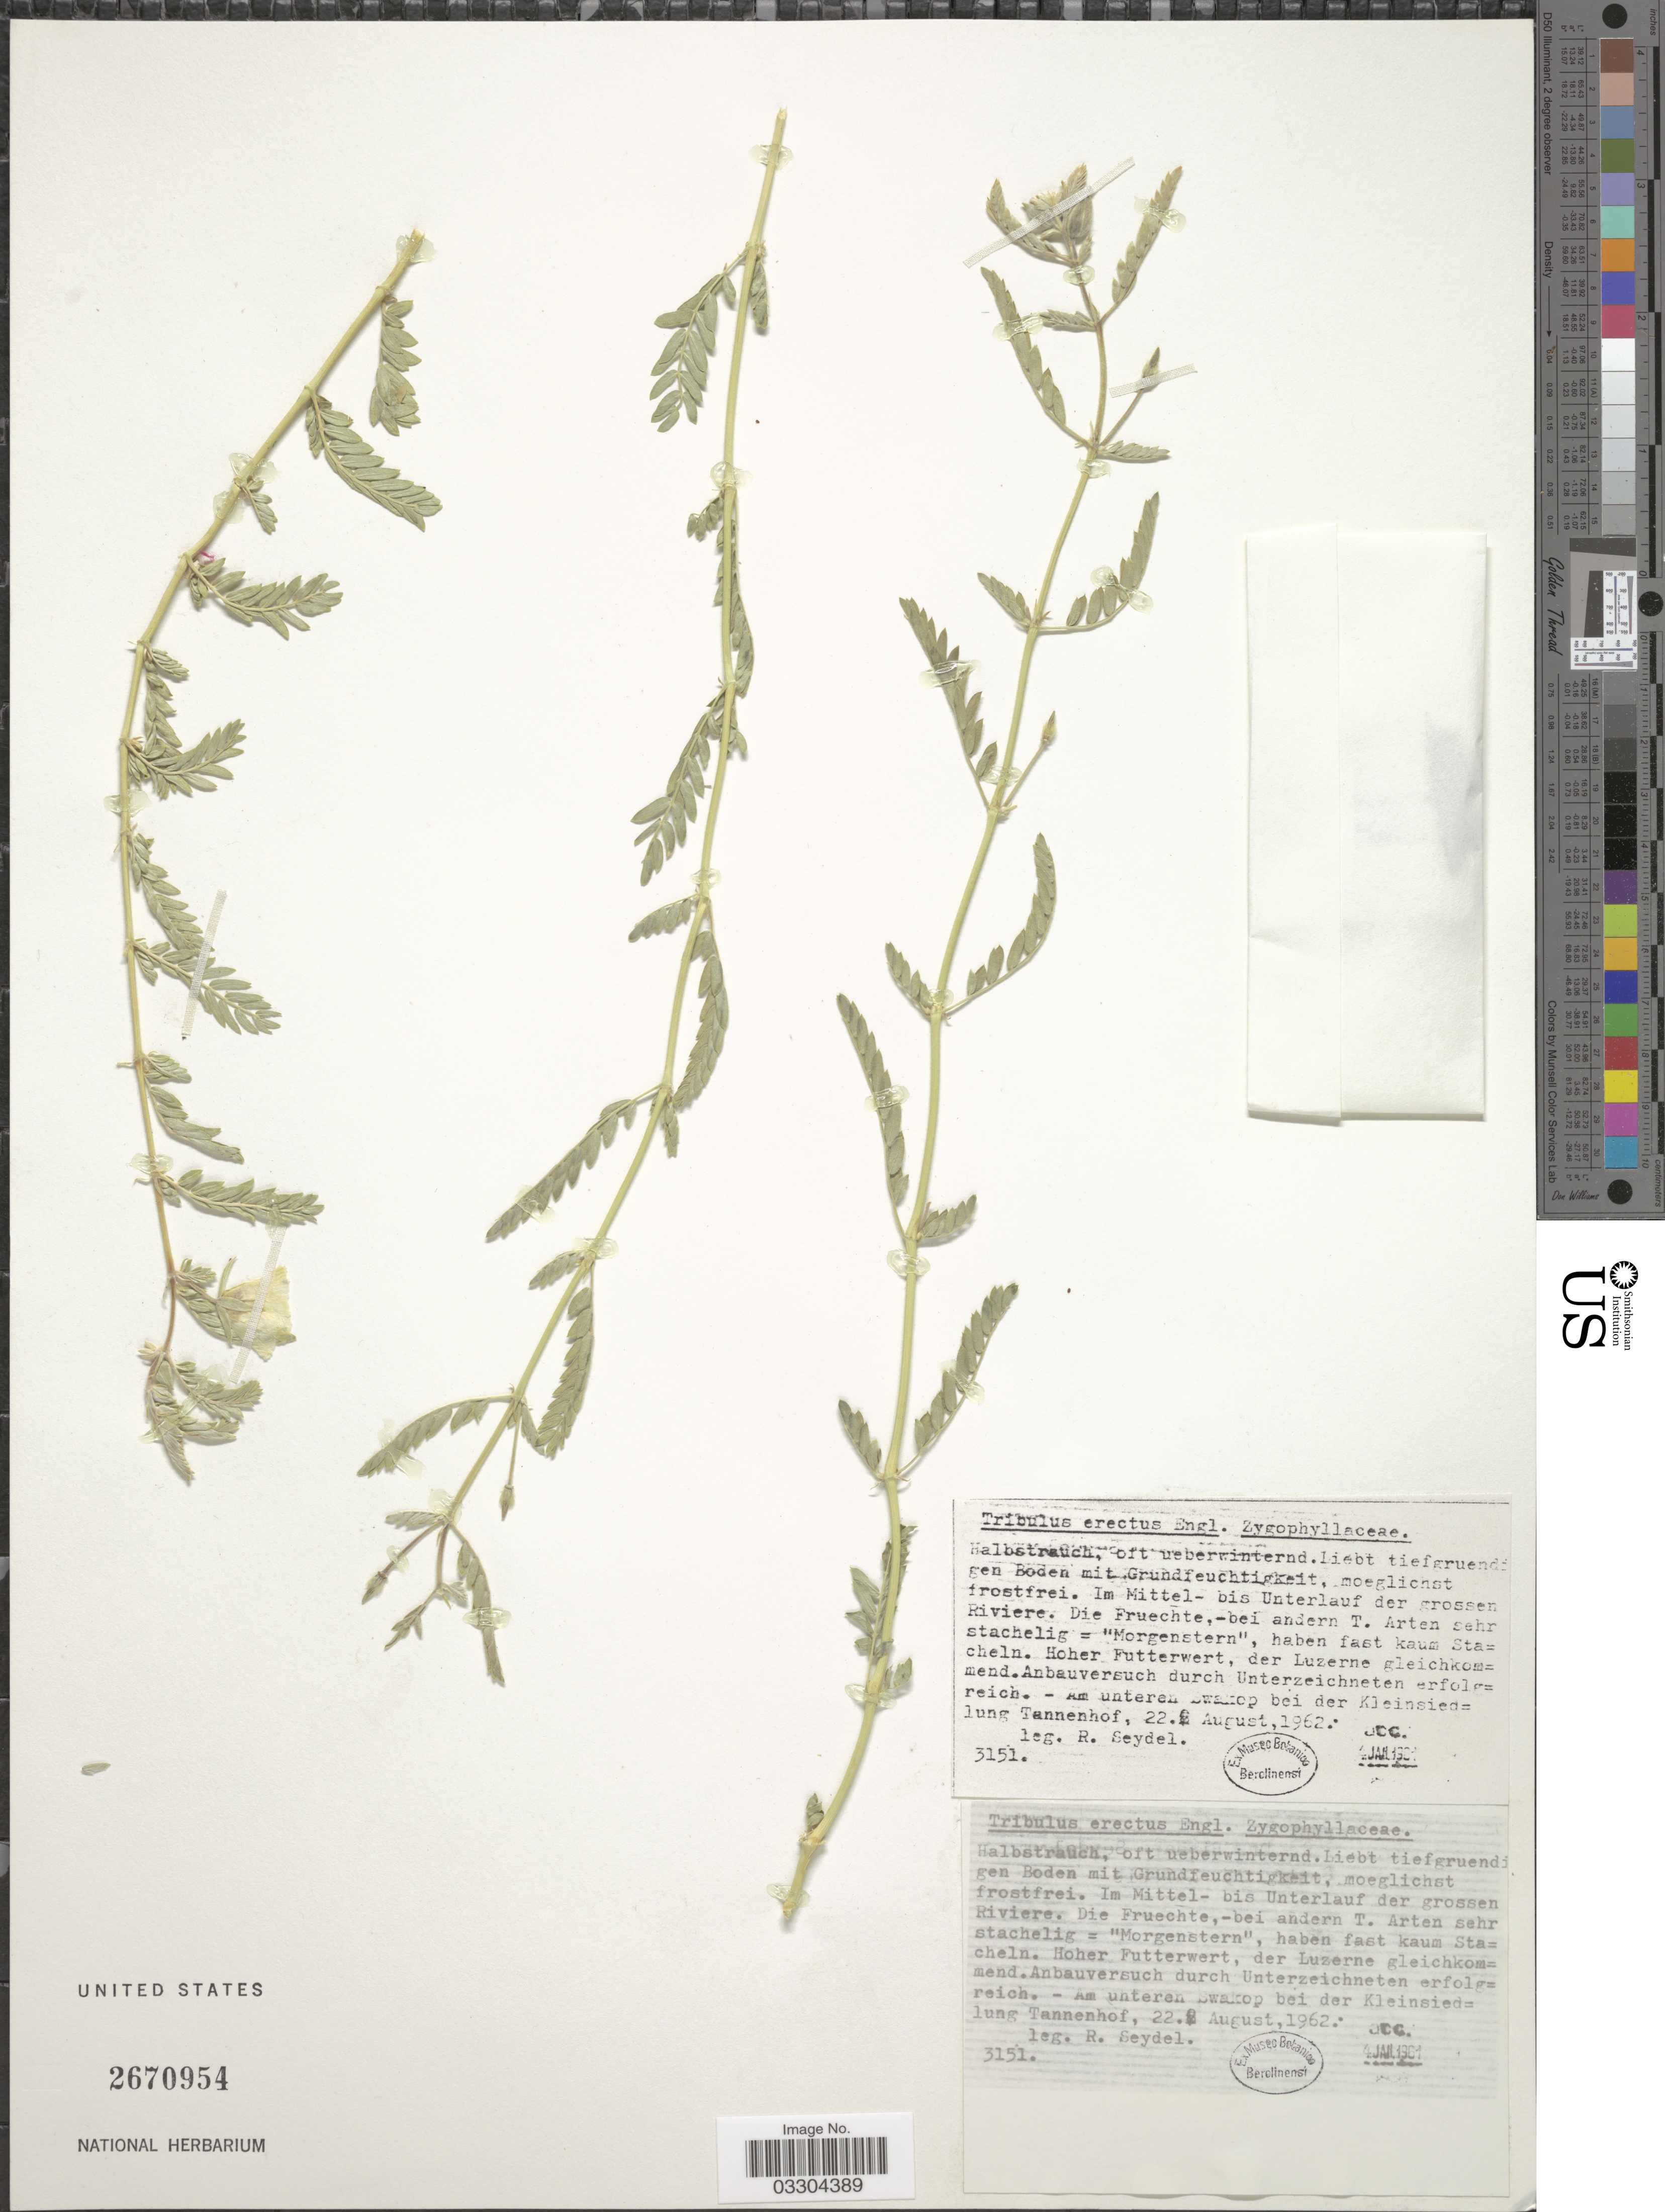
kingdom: Plantae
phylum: Tracheophyta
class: Magnoliopsida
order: Zygophyllales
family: Zygophyllaceae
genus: Tribulus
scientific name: Tribulus erectus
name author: Engl.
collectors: R. Seydel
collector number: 3151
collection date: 1962-08-22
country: Namibia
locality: Am unteren Swakop bei der Kleinsiedlung Tannenhof.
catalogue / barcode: US 2670954